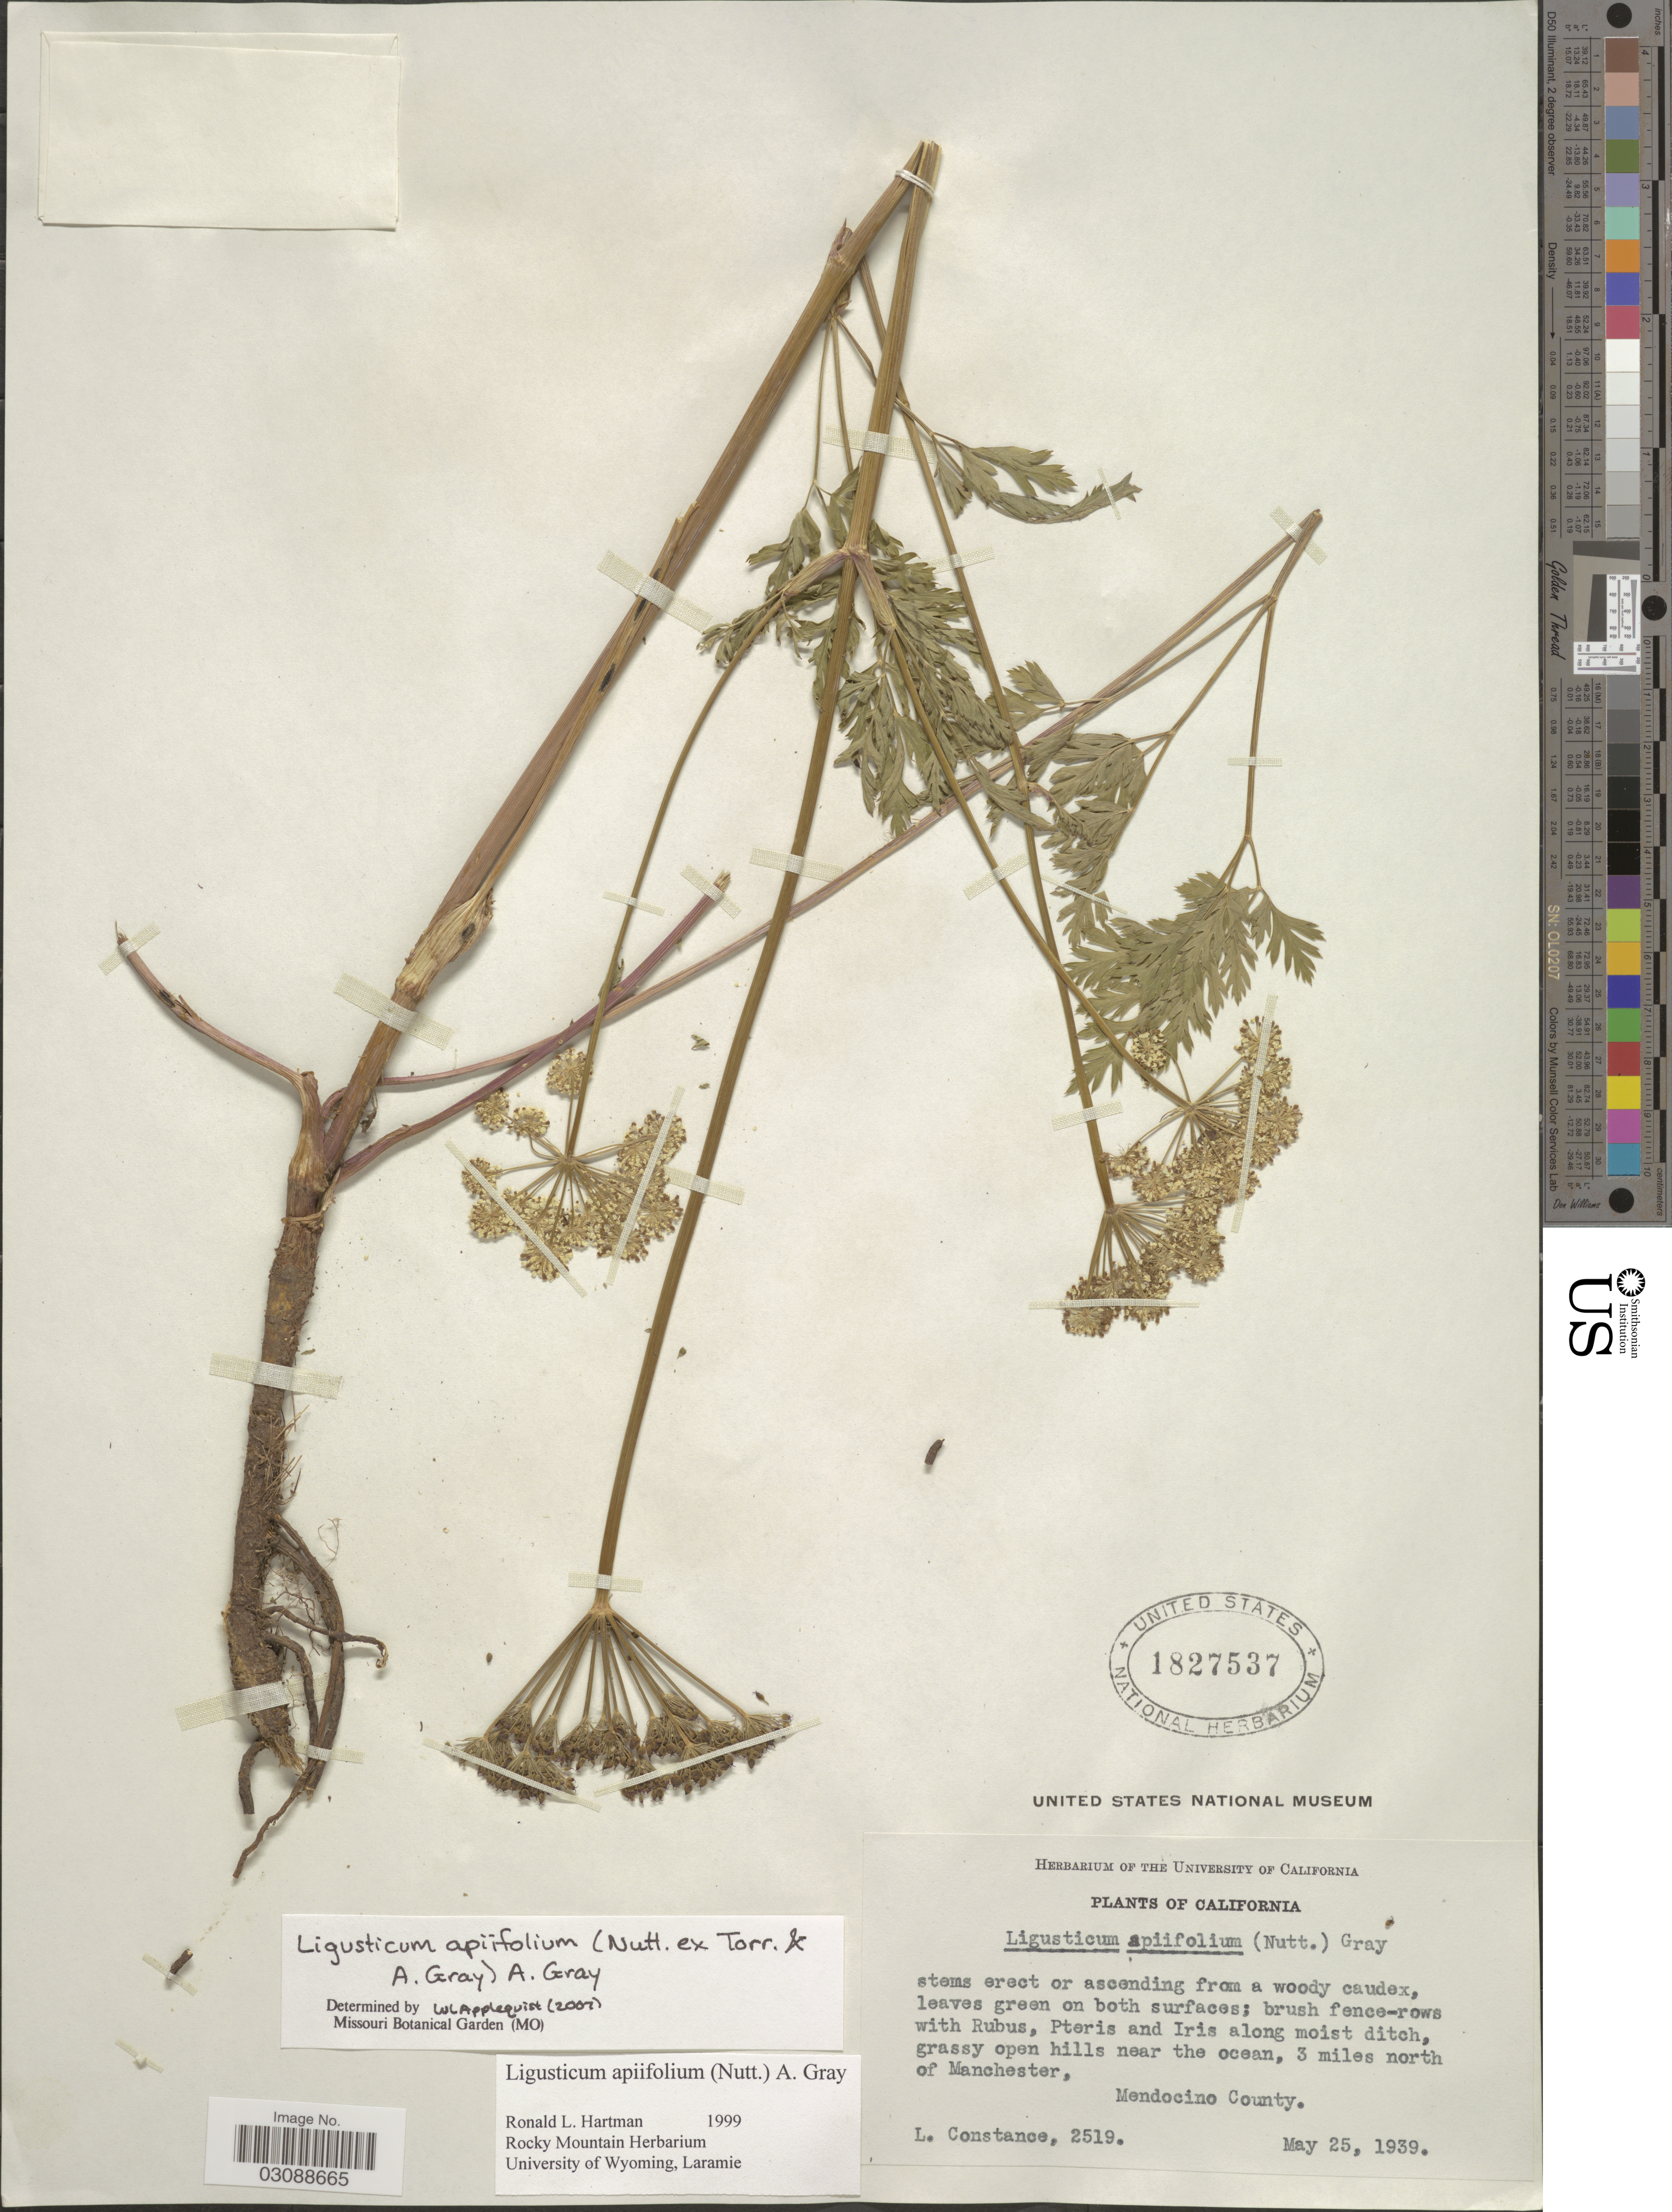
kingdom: Plantae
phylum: Tracheophyta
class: Magnoliopsida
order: Apiales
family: Apiaceae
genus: Ligusticum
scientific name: Ligusticum apiifolium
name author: (Nutt. ex Torr. & A. Gray) A. Gray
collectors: L. Constance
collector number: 2519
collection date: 1939-05-25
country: United States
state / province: California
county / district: Mendocino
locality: Pteris and Iris along moist ditch, grassy open hills near the ocean, 3 miles north of Manchester, Mendocino County.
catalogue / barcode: US 1827537